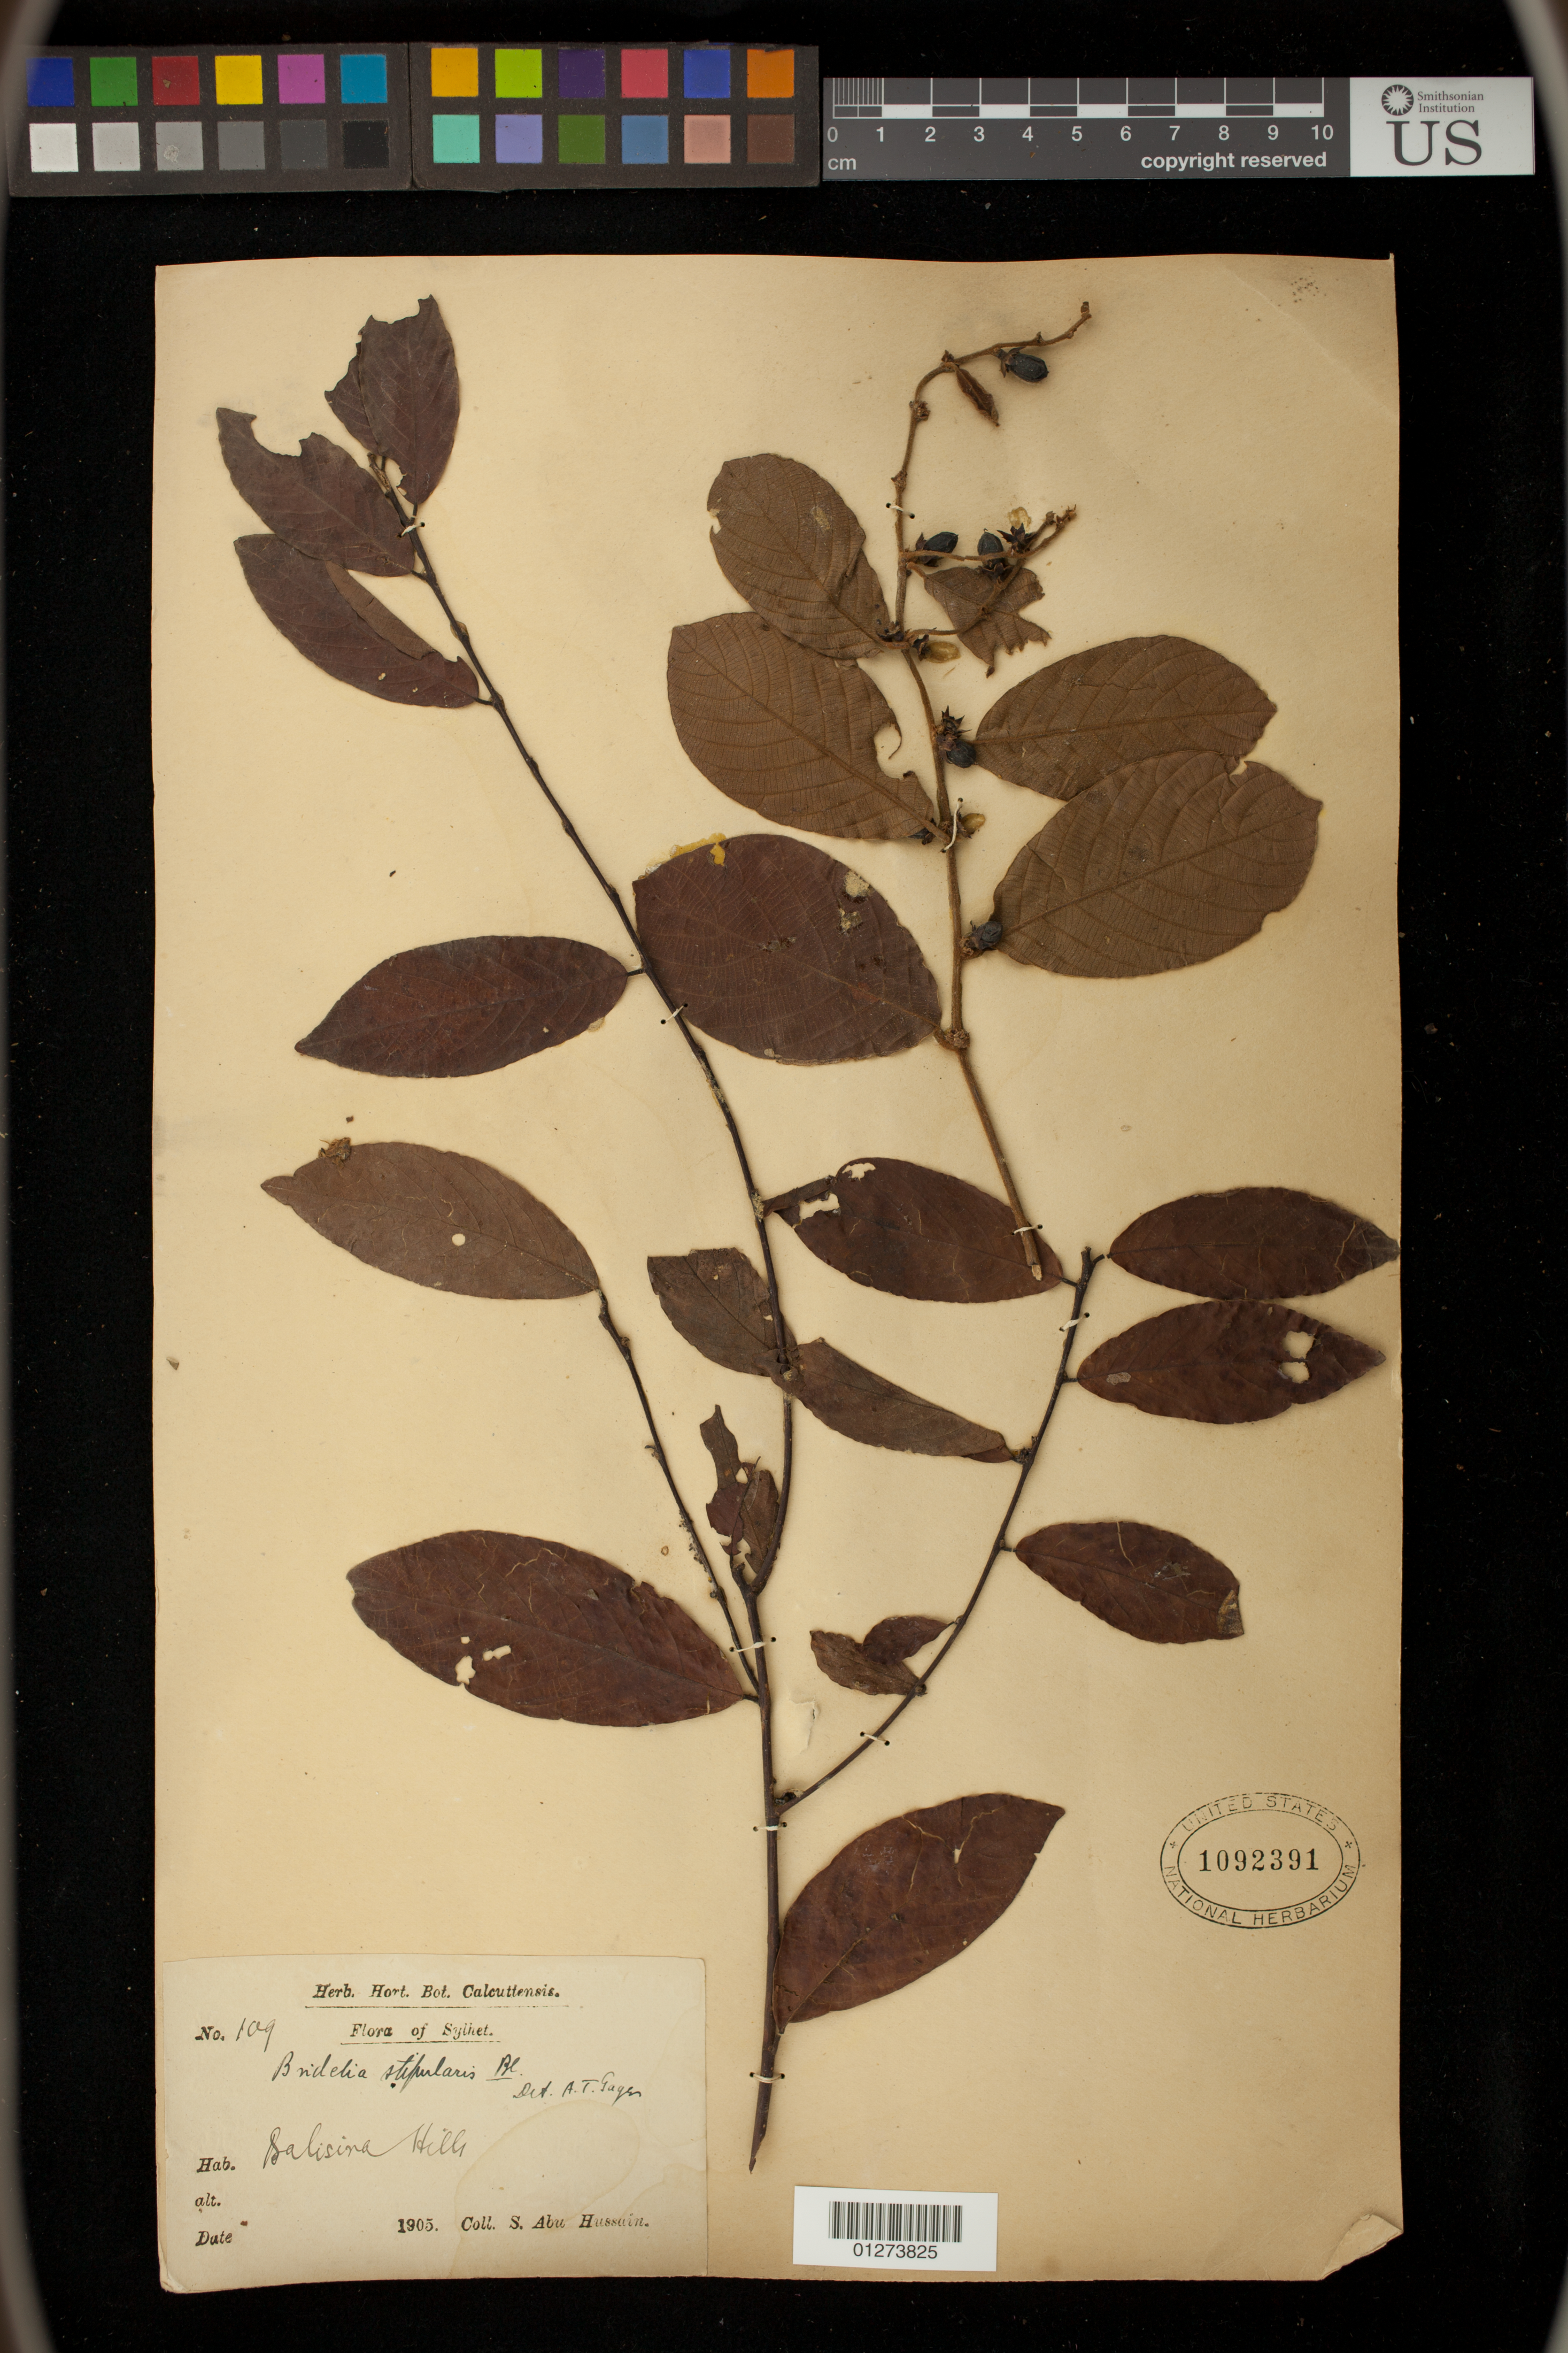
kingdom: Plantae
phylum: Tracheophyta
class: Magnoliopsida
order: Malpighiales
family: Phyllanthaceae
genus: Bridelia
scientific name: Bridelia stipularis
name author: (L.) Blume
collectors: S. Hussain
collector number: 109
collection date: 1905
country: Bangladesh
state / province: Sylhet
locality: Salisina Hills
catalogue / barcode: US 1092391